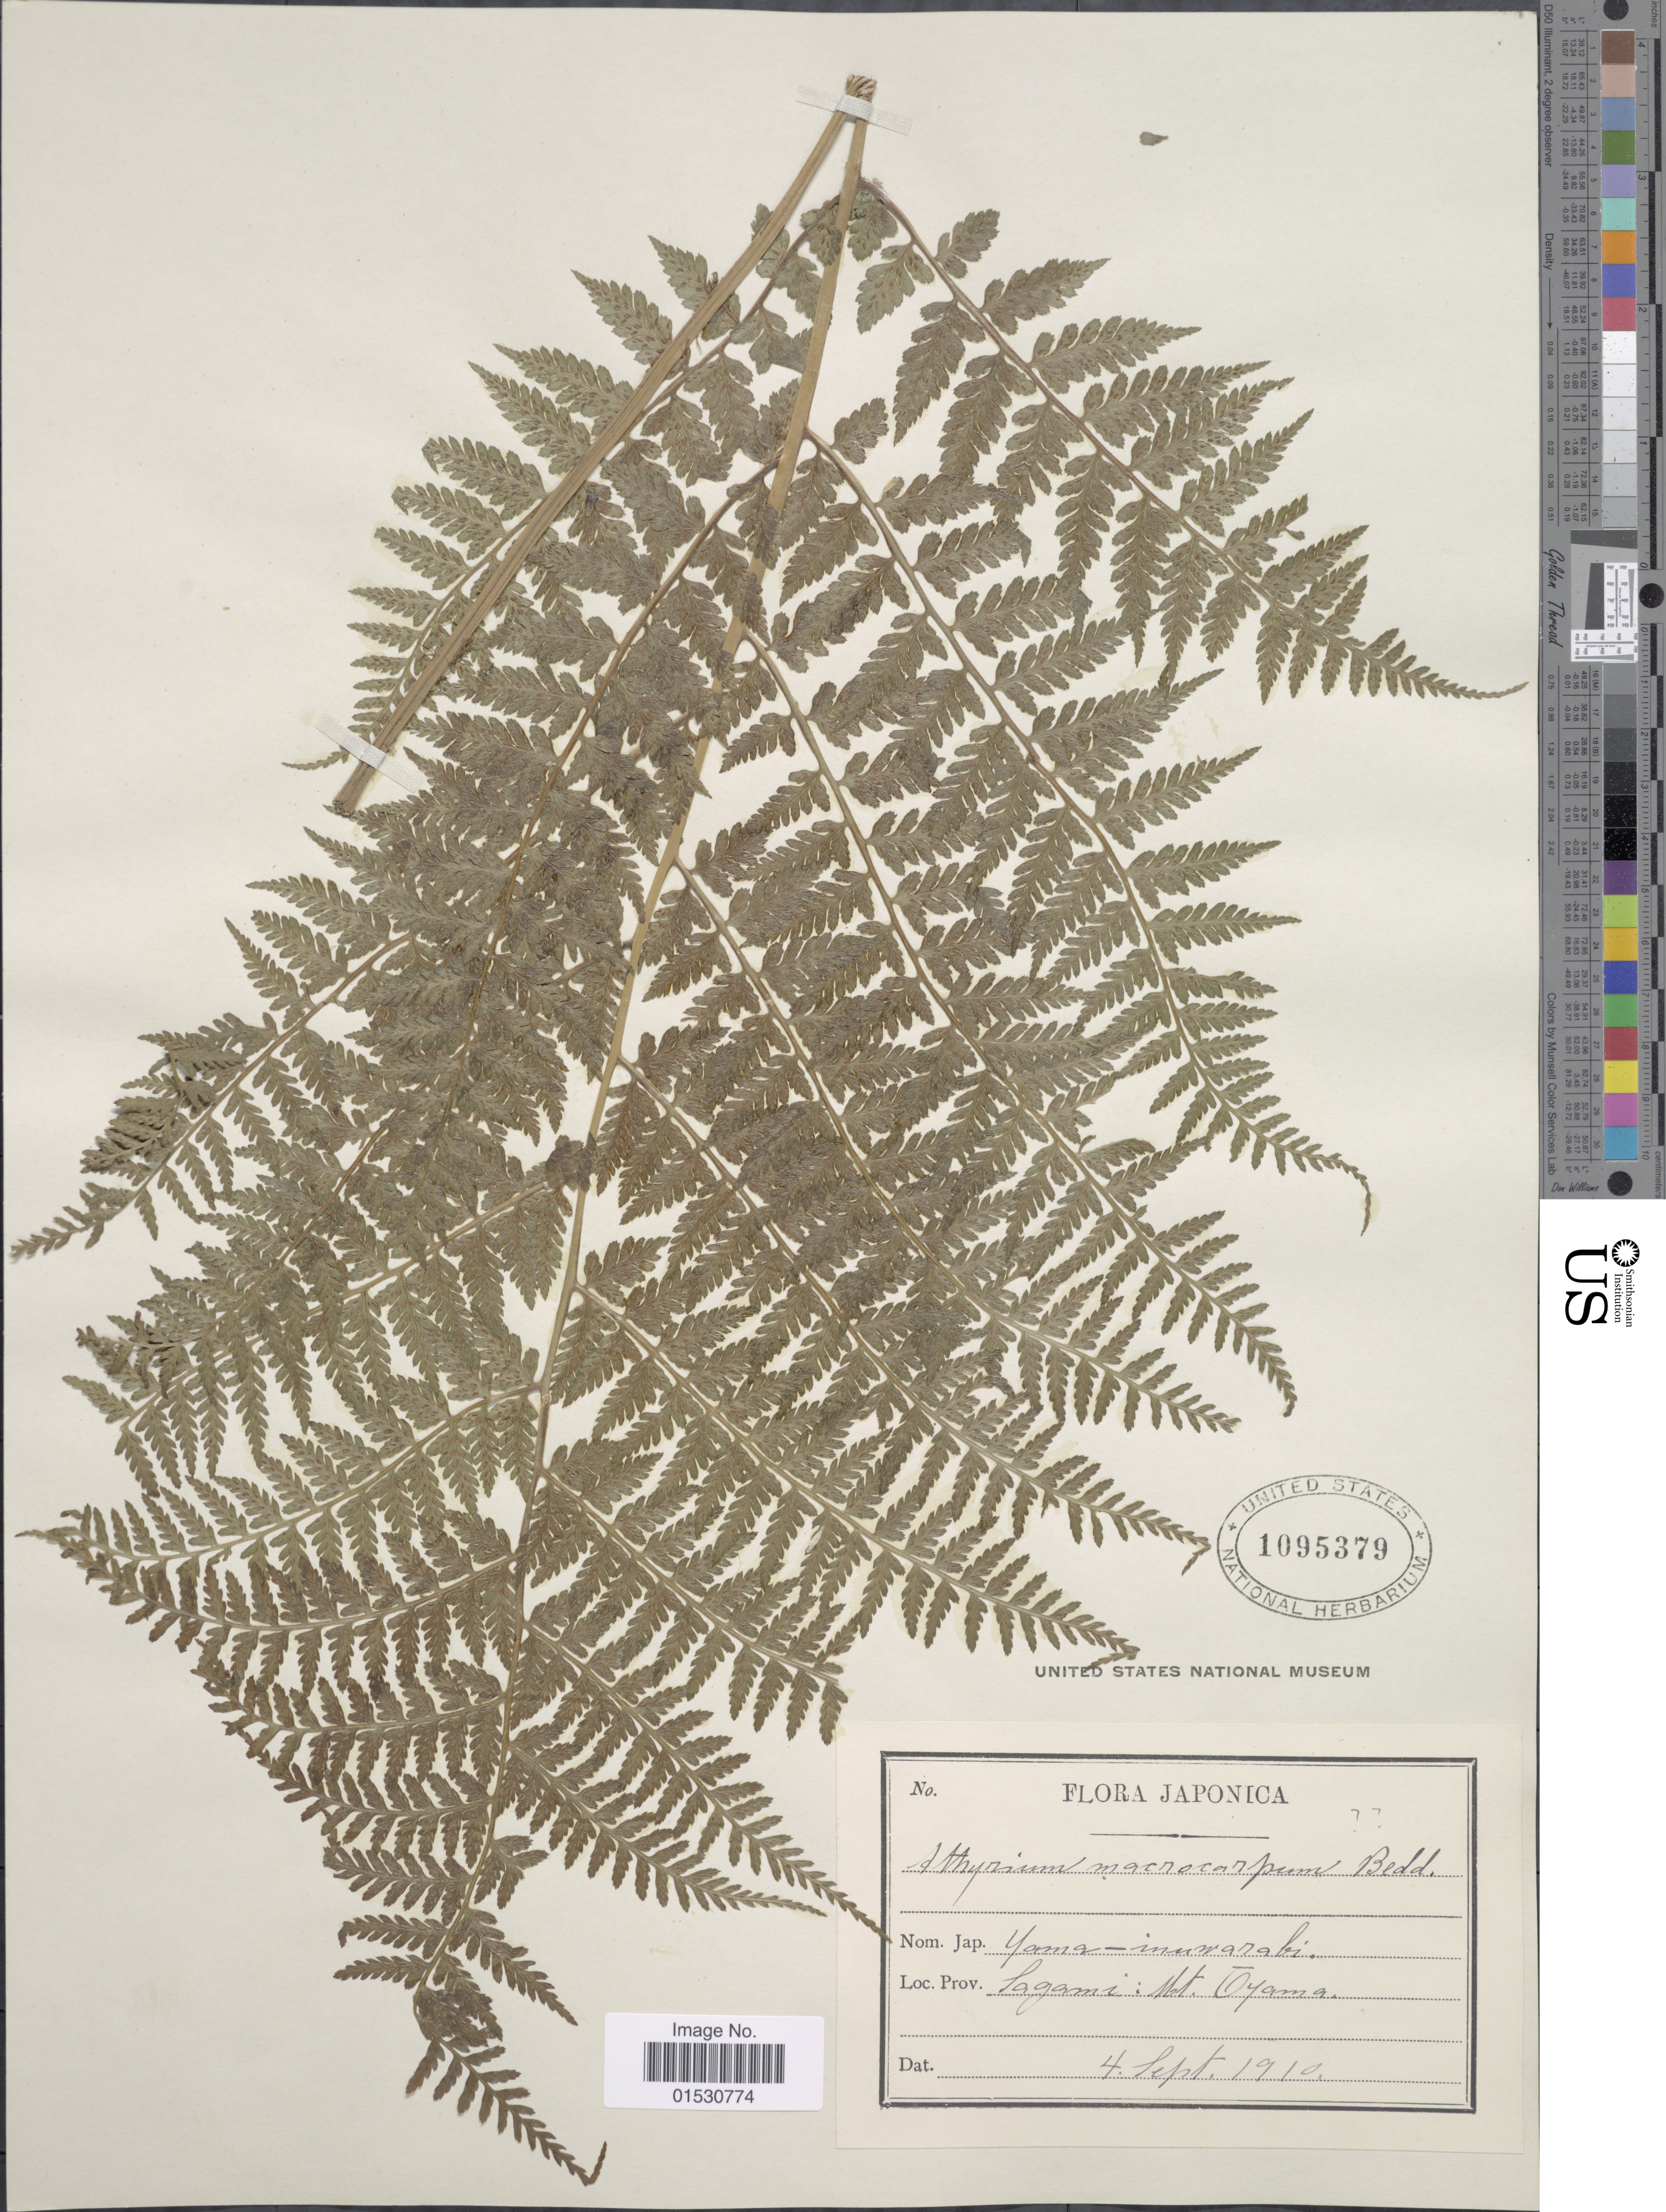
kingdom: Plantae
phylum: Tracheophyta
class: Polypodiopsida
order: Polypodiales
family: Athyriaceae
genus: Athyrium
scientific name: Athyrium macrocarpon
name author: Bedd.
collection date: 1910-09-04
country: Japan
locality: Sagami: Mt. Oyama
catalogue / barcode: US 1095379